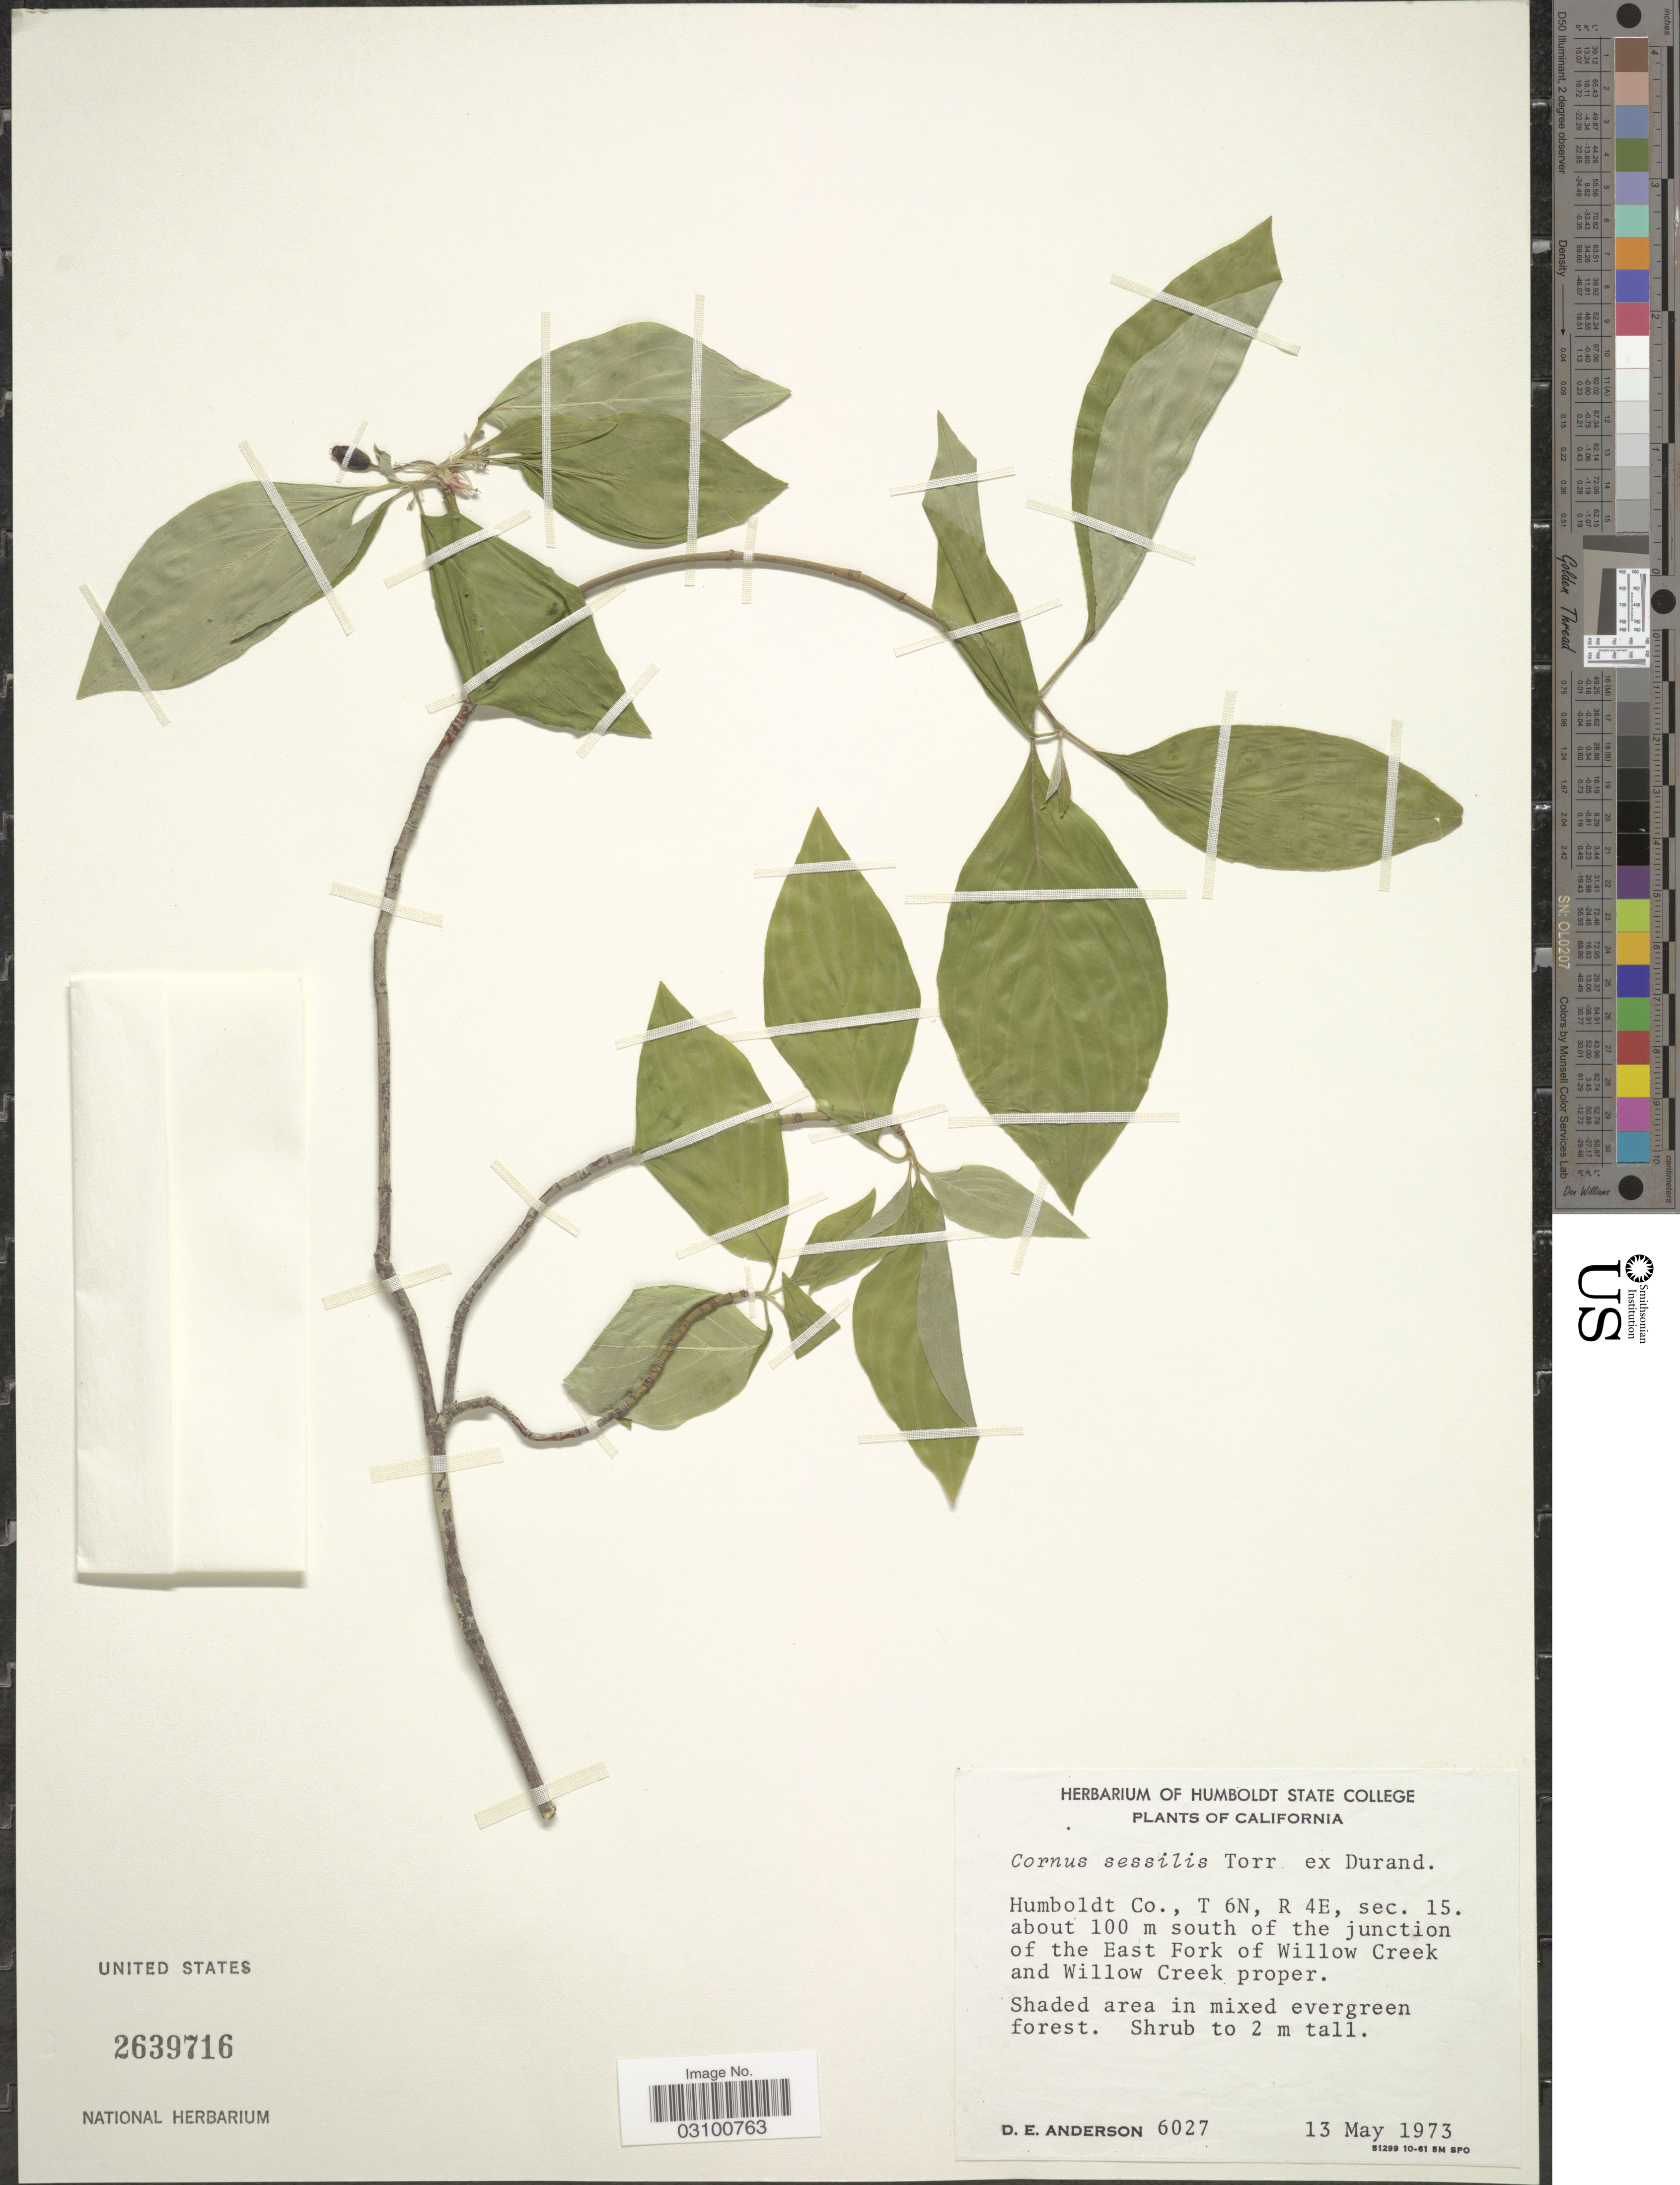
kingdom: Plantae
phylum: Tracheophyta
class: Magnoliopsida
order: Cornales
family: Cornaceae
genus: Cornus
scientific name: Cornus sessilis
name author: Torr. ex Durand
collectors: D. E. Anderson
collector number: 6027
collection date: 1973-05-13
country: United States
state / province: California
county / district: Humboldt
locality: Humboldt Co., T 6N, R 4E, sec. 15. about 100 m south of the junction of the East Fork of Willow Creek and Willow Creek proper.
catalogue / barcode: US 2639716